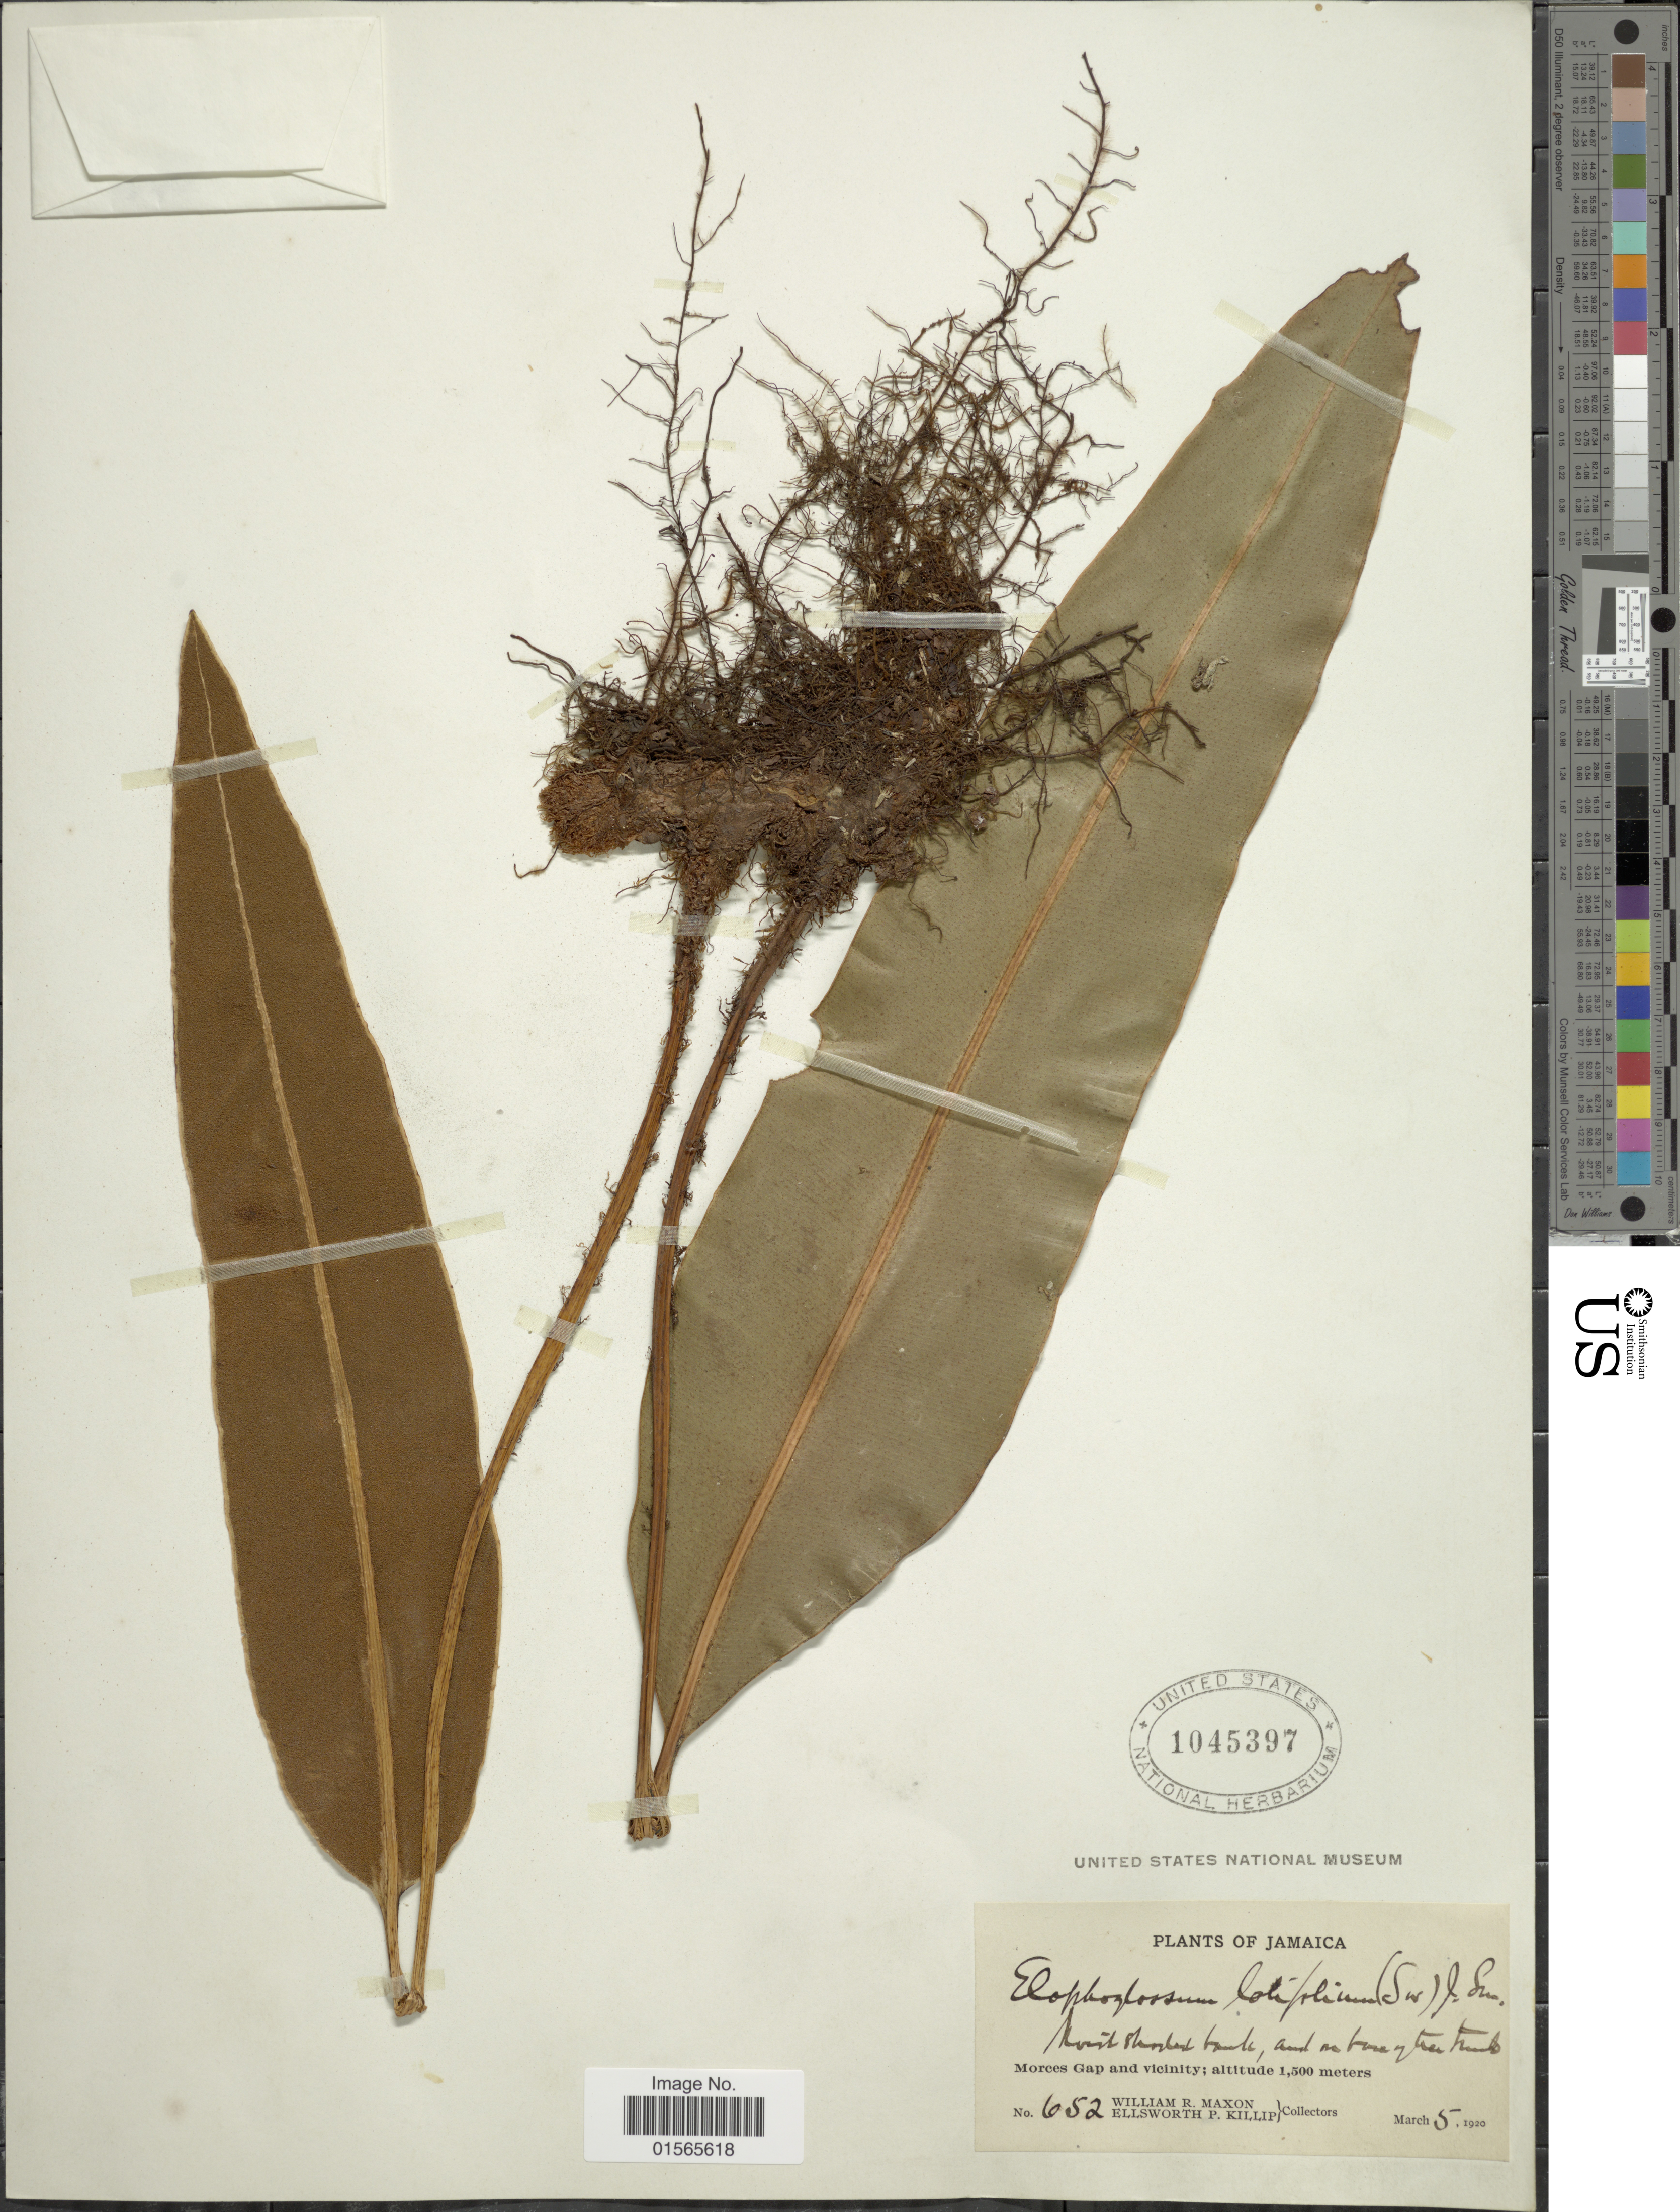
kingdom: Plantae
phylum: Tracheophyta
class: Polypodiopsida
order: Polypodiales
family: Dryopteridaceae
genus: Elaphoglossum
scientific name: Elaphoglossum latifolium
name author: (Sw.) J. Sm.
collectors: W. R. Maxon & E. P. Killip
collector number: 652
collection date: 1920-03-05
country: Jamaica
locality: Morces Gap and vicinity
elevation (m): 1500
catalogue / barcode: US 1045397